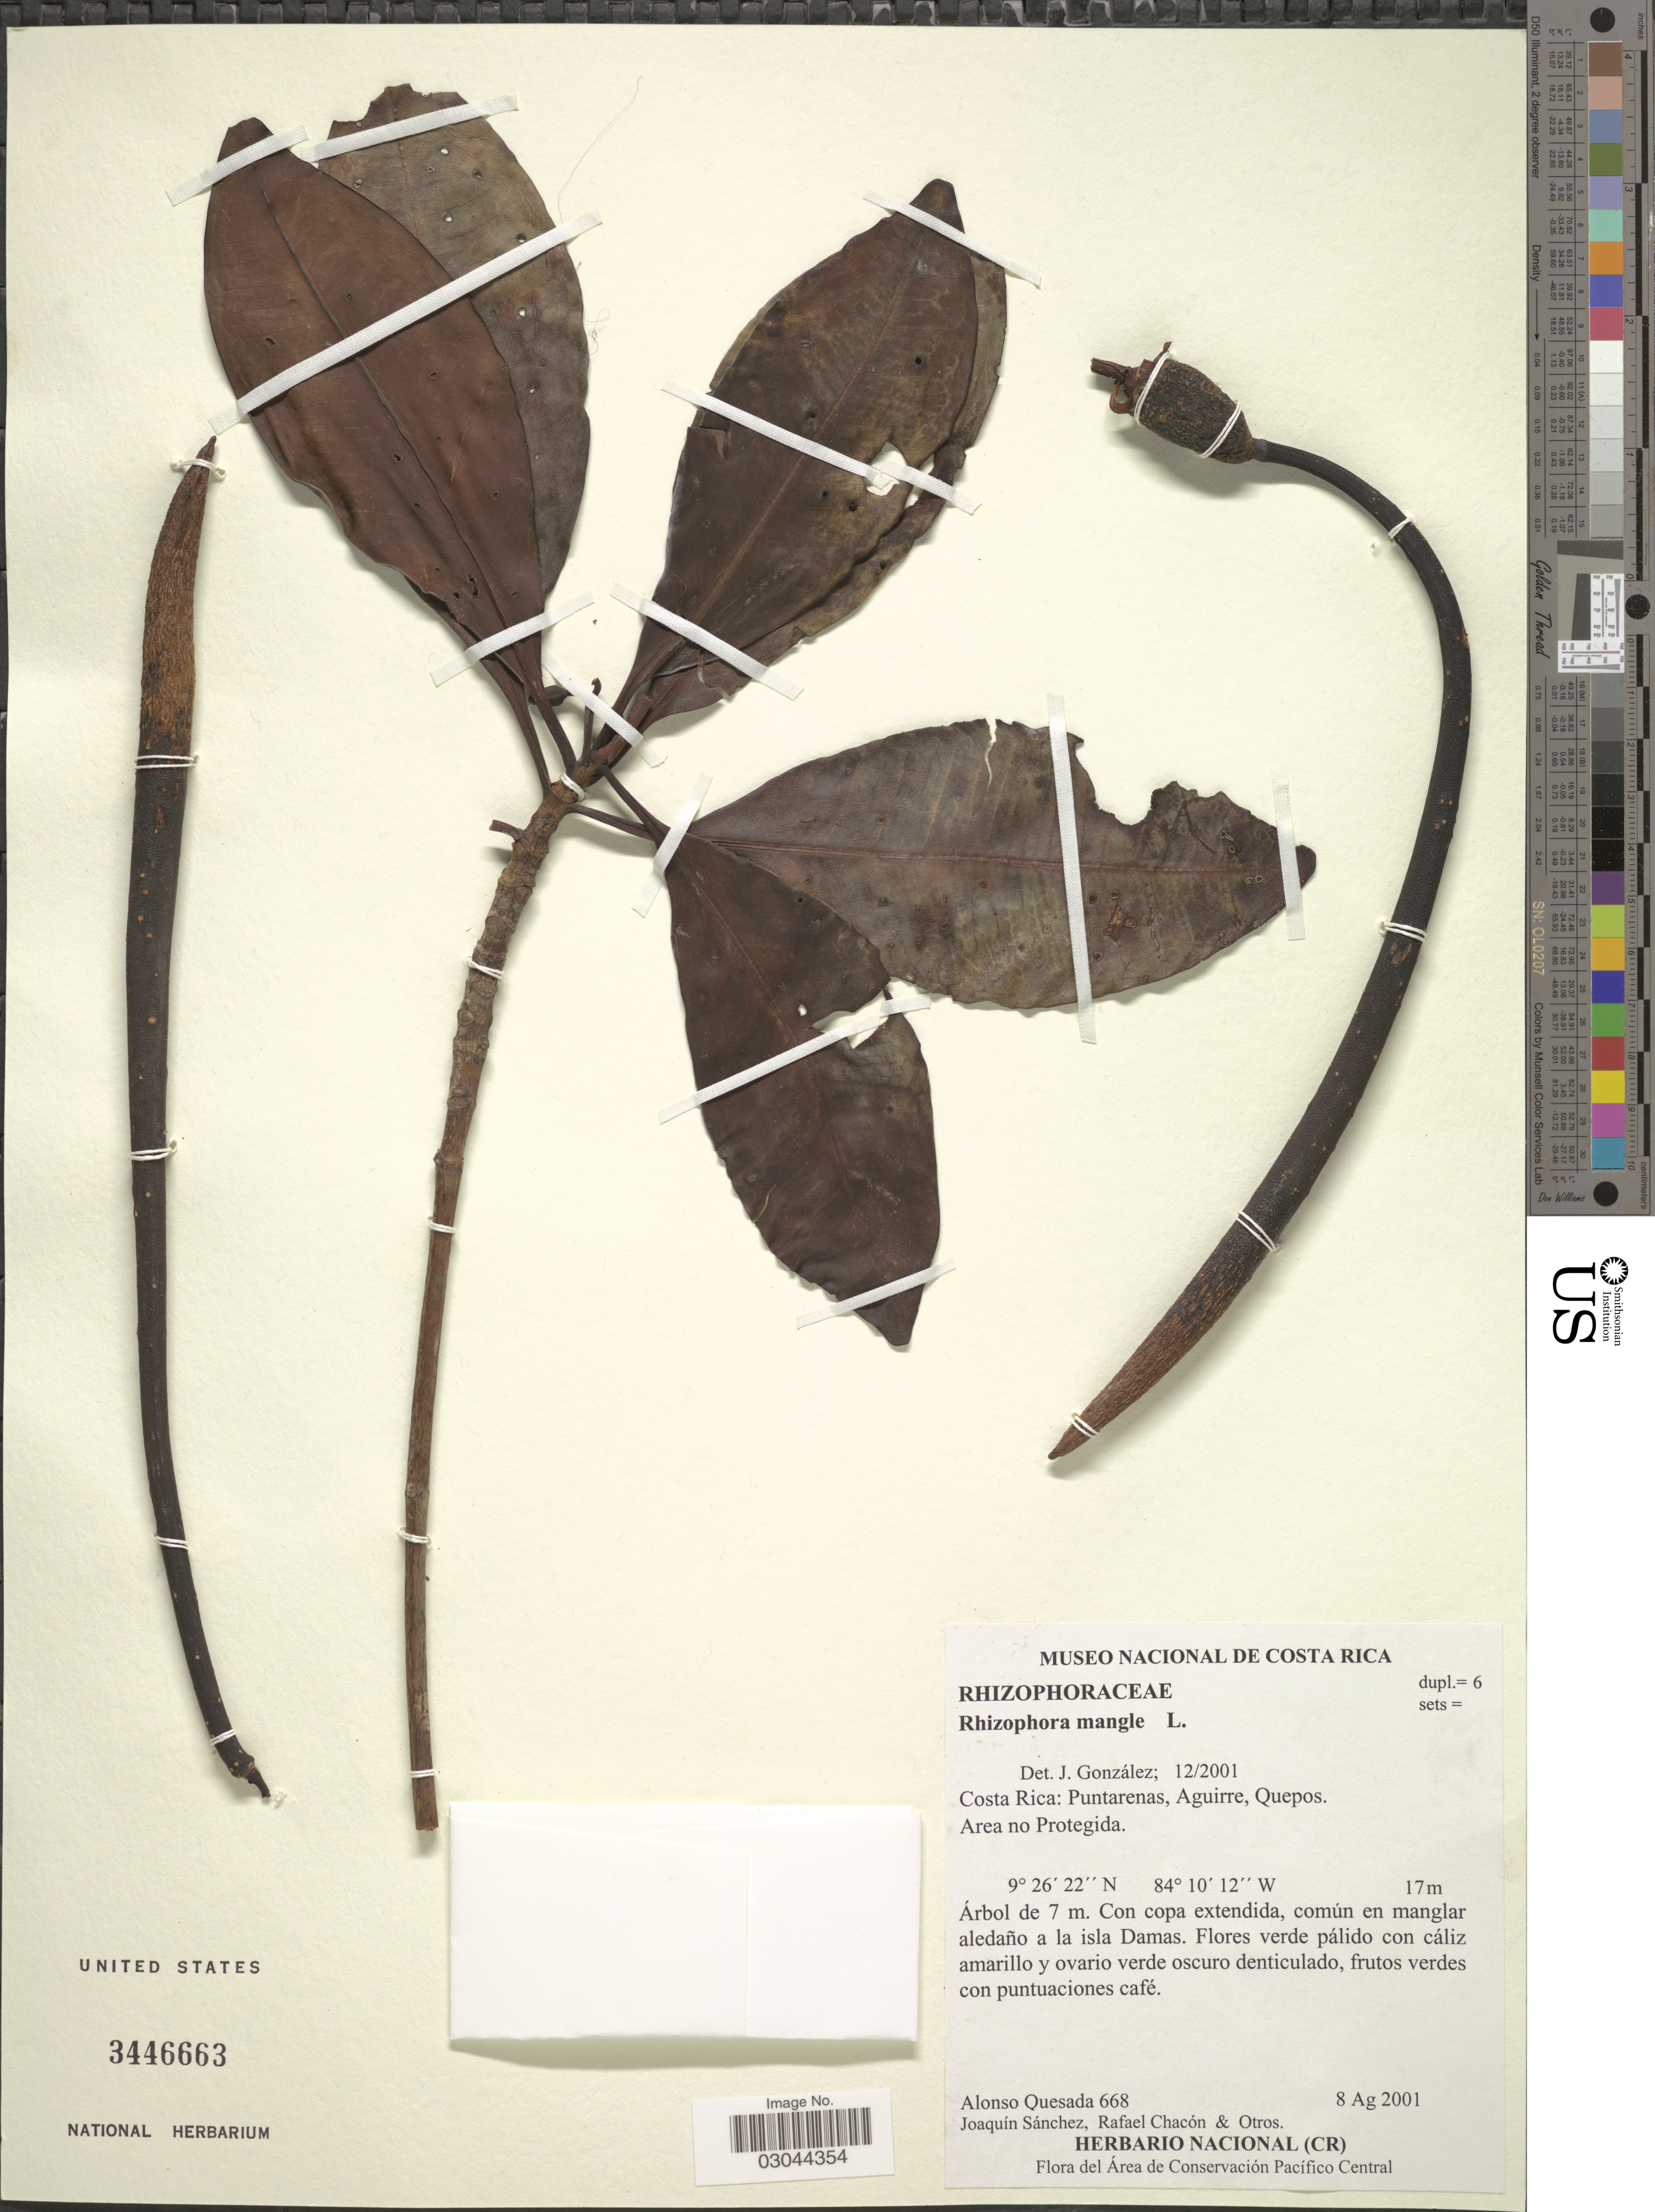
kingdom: Plantae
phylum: Tracheophyta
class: Magnoliopsida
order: Malpighiales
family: Rhizophoraceae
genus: Rhizophora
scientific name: Rhizophora mangle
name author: L.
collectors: A. Quesada, J. Sánchez, R. Chacón & et al.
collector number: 668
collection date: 2001-08-08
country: Costa Rica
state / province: Puntarenas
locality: Aguirre, Quepos. Area no Protegida.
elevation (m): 17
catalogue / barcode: US 3446663